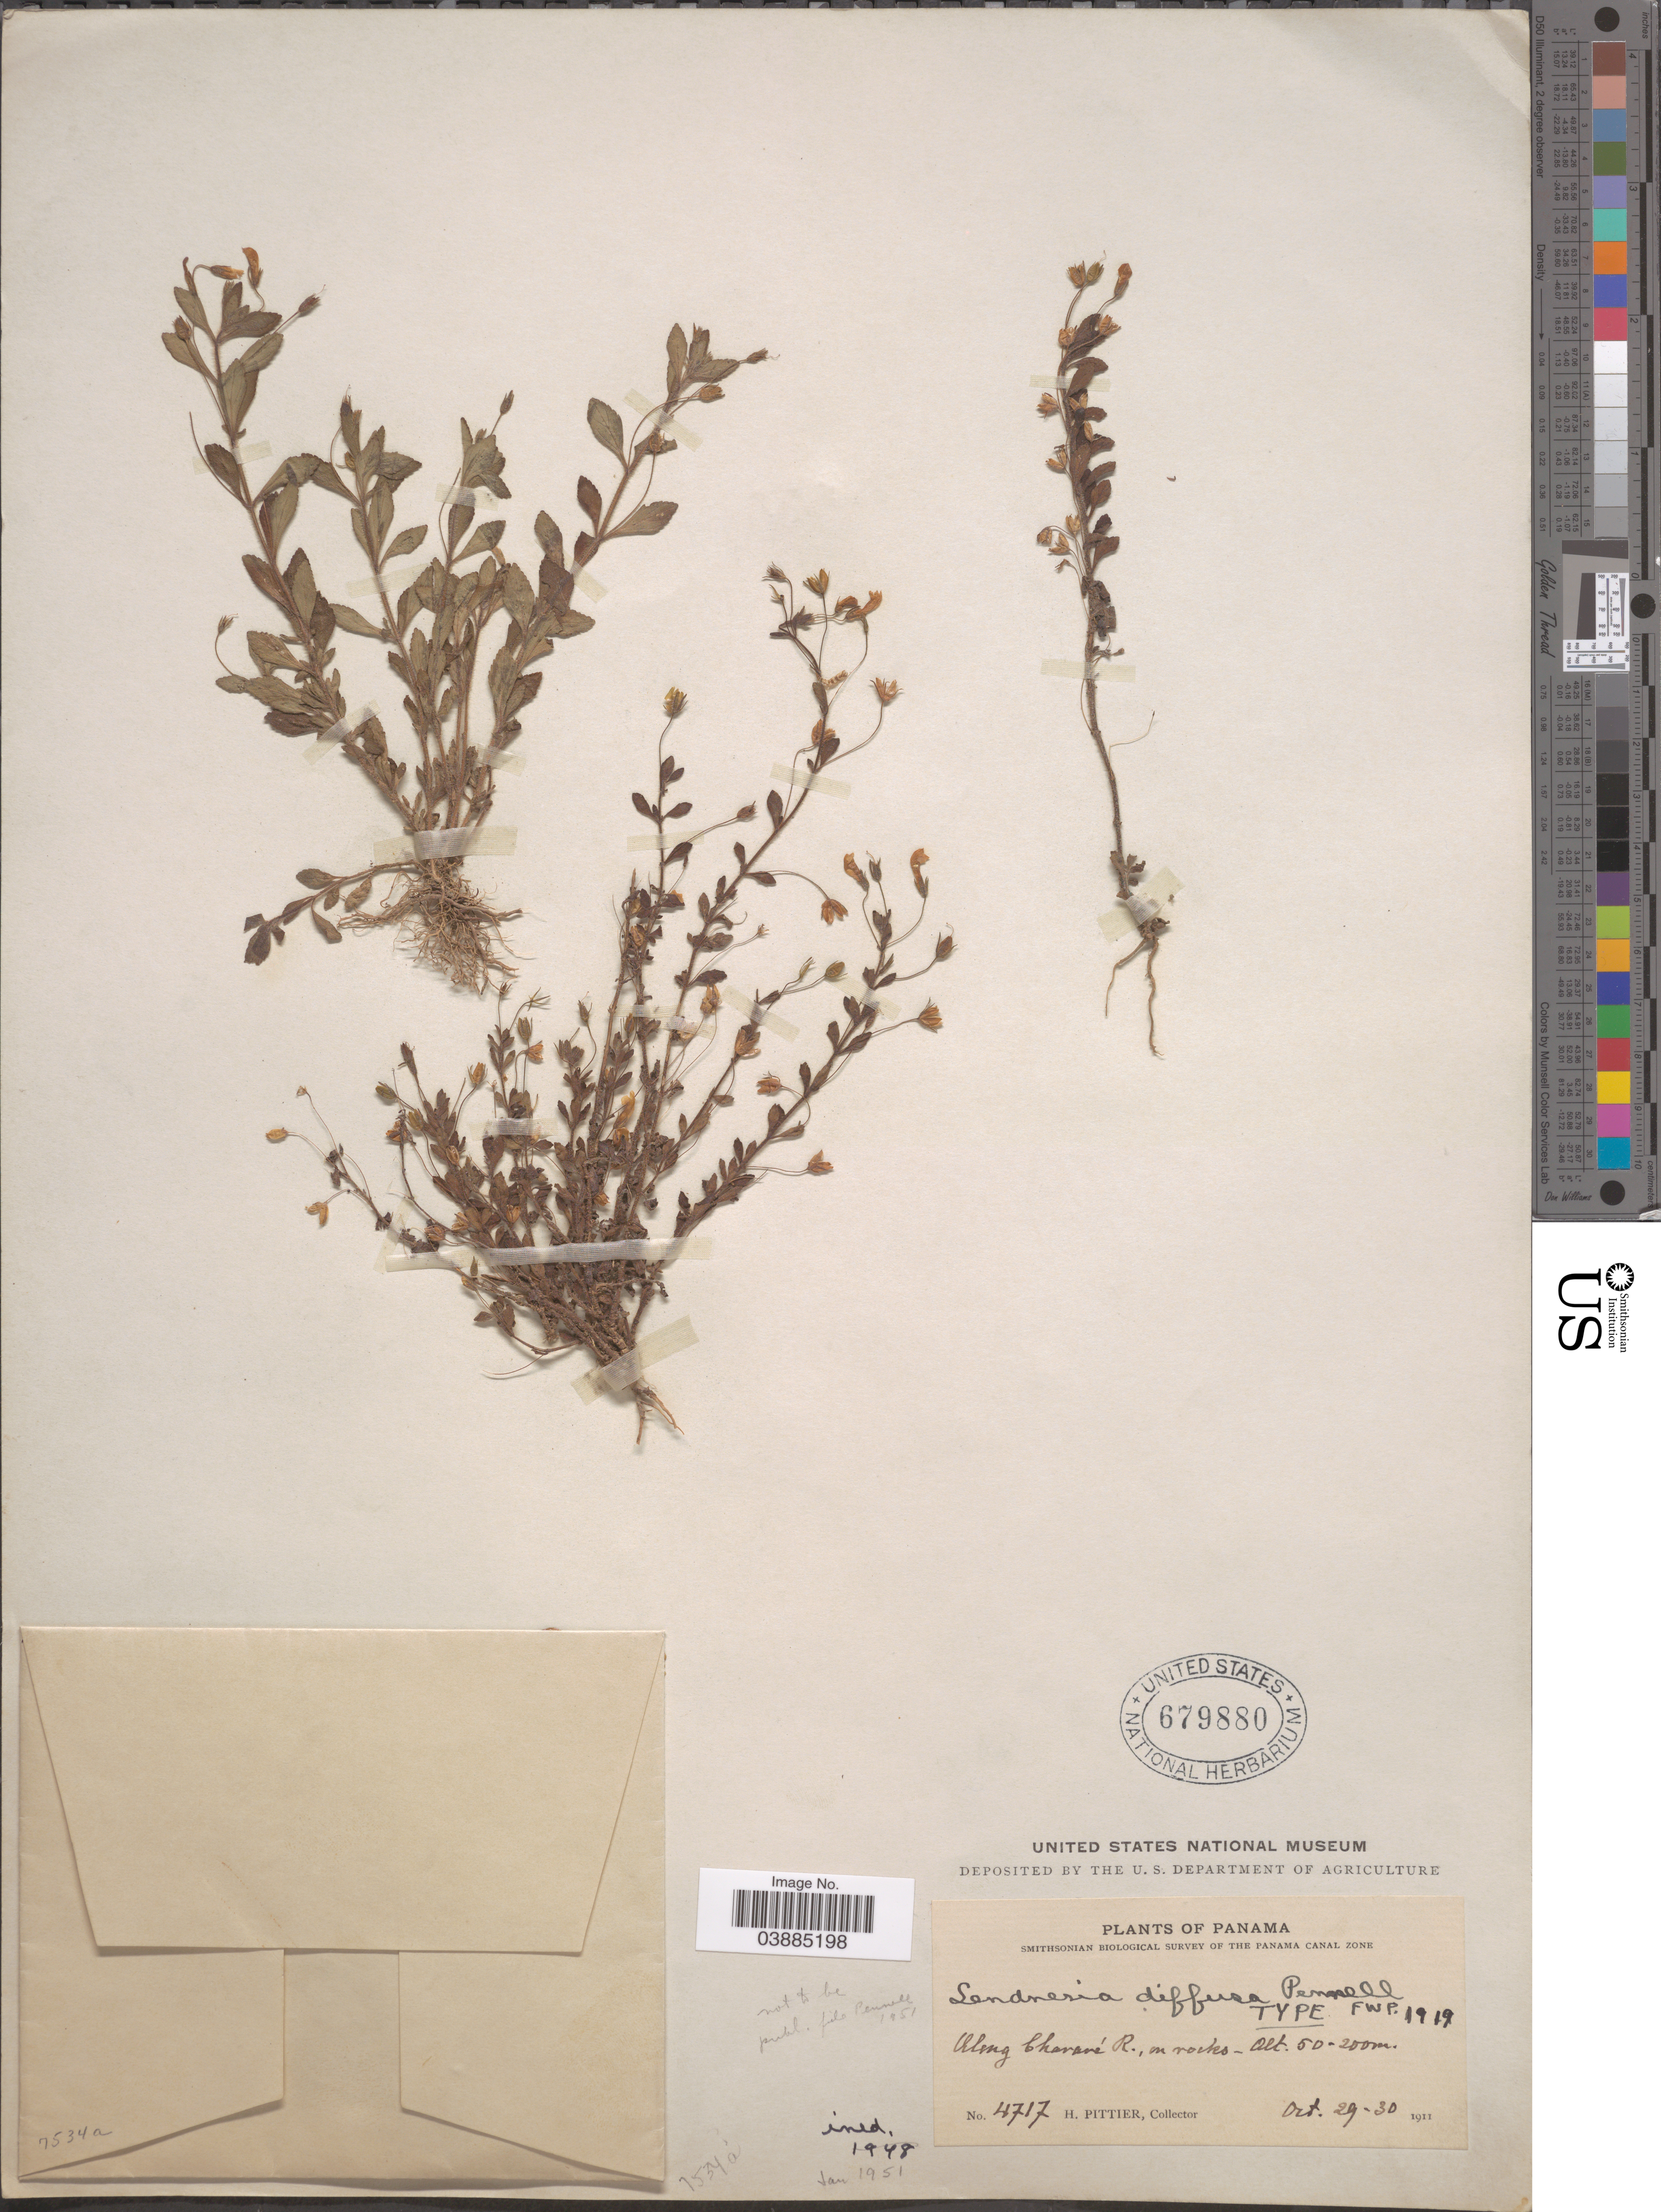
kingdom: Plantae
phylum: Tracheophyta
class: Magnoliopsida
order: Lamiales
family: Plantaginaceae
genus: Lendneria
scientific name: Lendneria sp.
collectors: H. F. Pittier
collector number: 4717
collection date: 1911-10-29/1911-10-30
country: Panama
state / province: Colón / Panamá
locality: The Panama Canal Zone. Along Chararé R.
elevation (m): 50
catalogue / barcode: US 679880